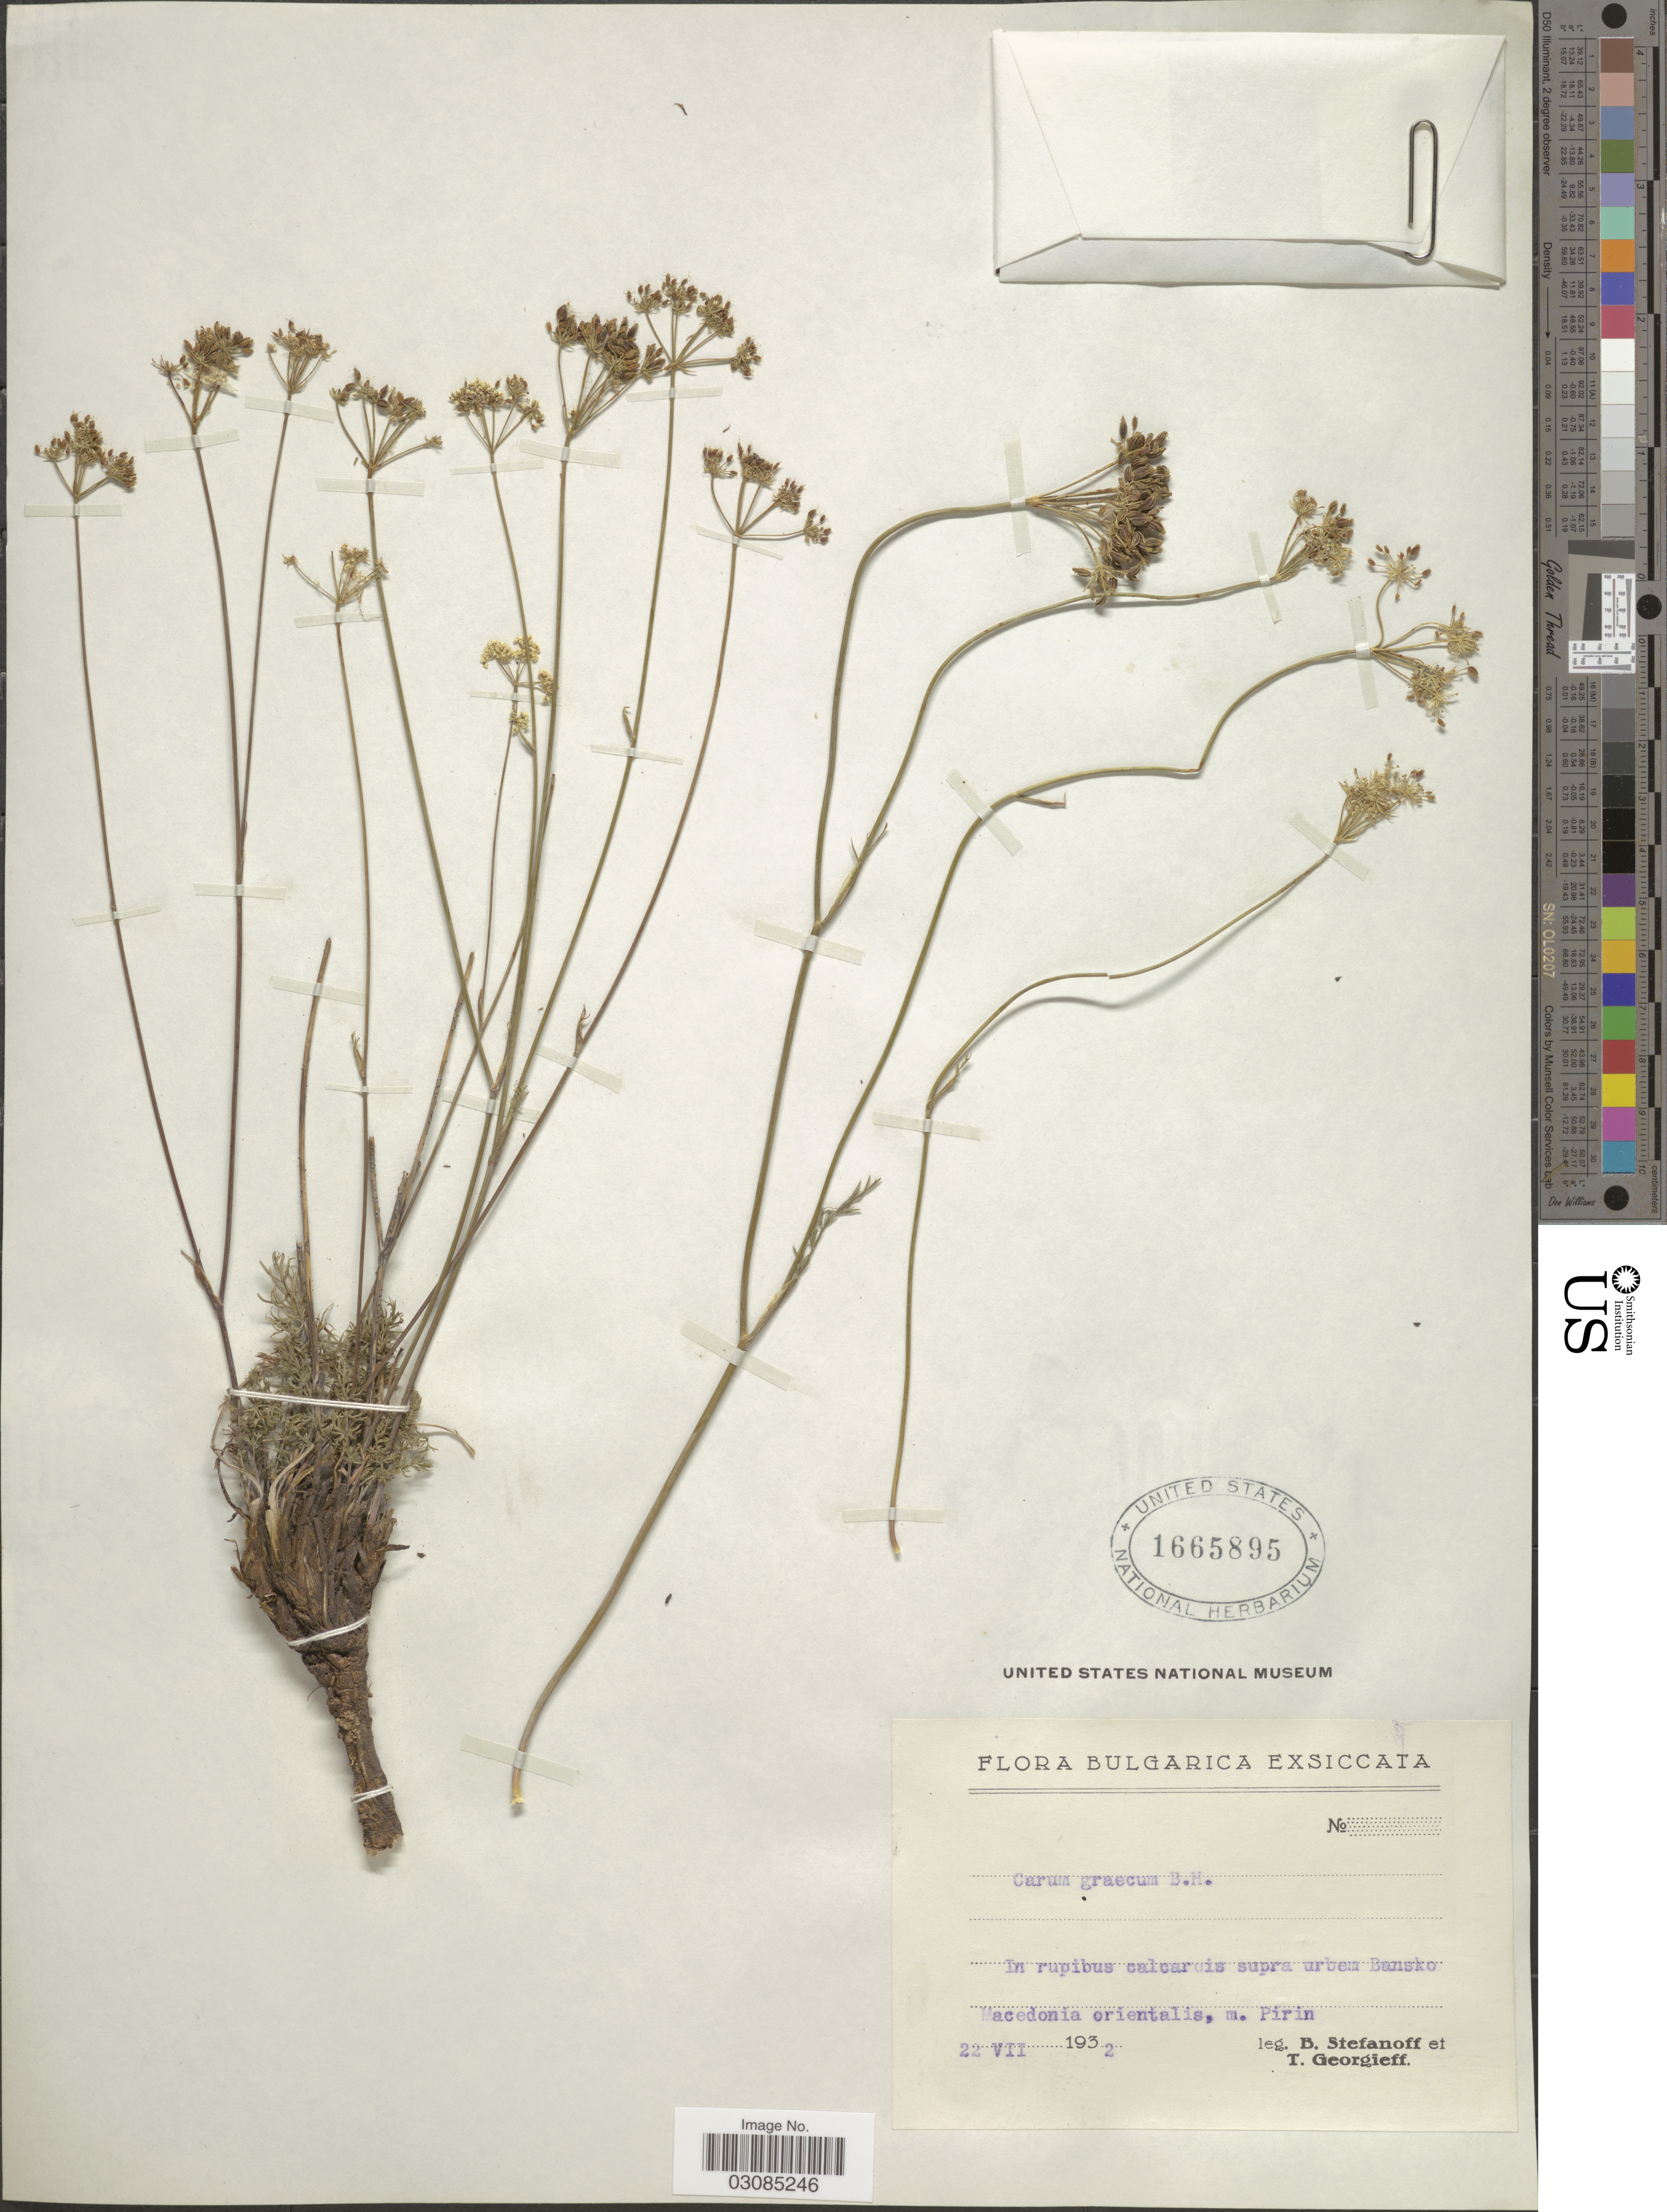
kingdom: Plantae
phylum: Tracheophyta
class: Magnoliopsida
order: Apiales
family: Apiaceae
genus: Carum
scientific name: Carum graecum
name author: Boiss. & Heldr.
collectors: B. Stefanoff & T. Georgieff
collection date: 1932-07-22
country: Bulgaria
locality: In rupibus calcareis supra urbem Bankso Macedonia orientalis, m. Pirin.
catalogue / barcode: US 1665895